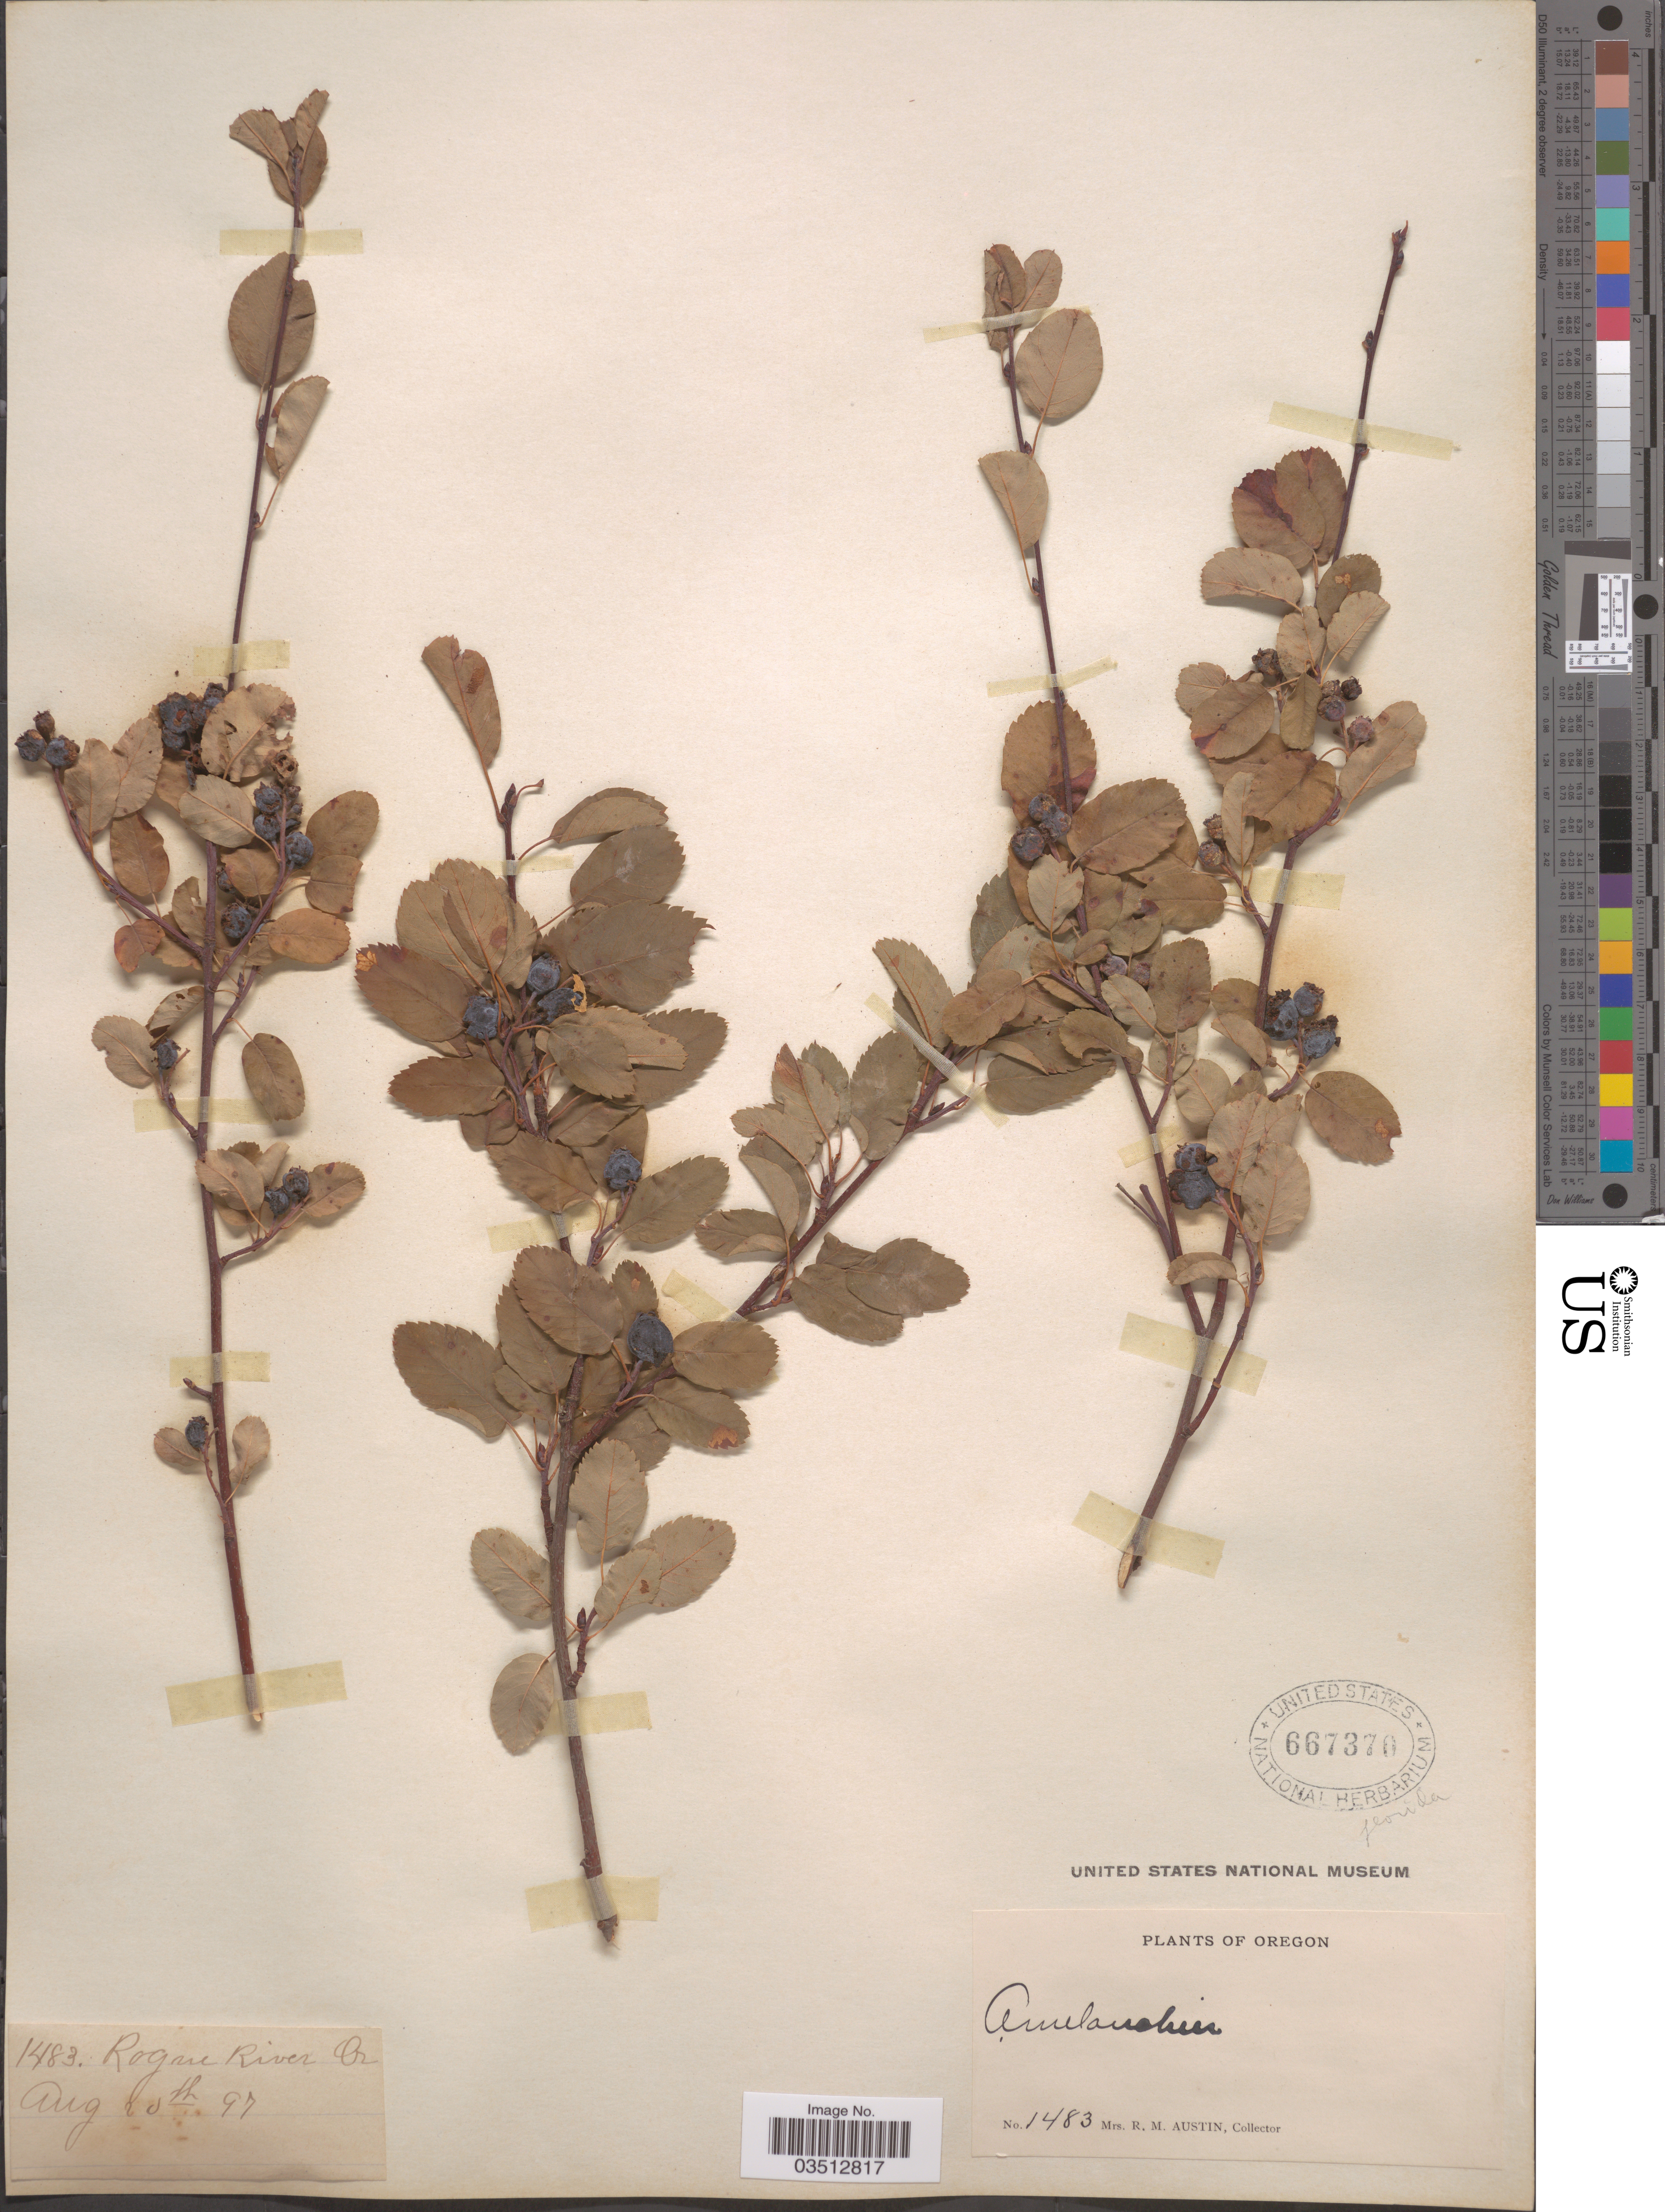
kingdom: Plantae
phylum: Tracheophyta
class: Magnoliopsida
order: Rosales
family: Rosaceae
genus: Amelanchier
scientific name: Amelanchier sp.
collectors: R. Austin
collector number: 1483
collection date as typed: Transcribed d/m/y: 20/8/97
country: United States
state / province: Oregon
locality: Rogue River Cr.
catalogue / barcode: US 667370